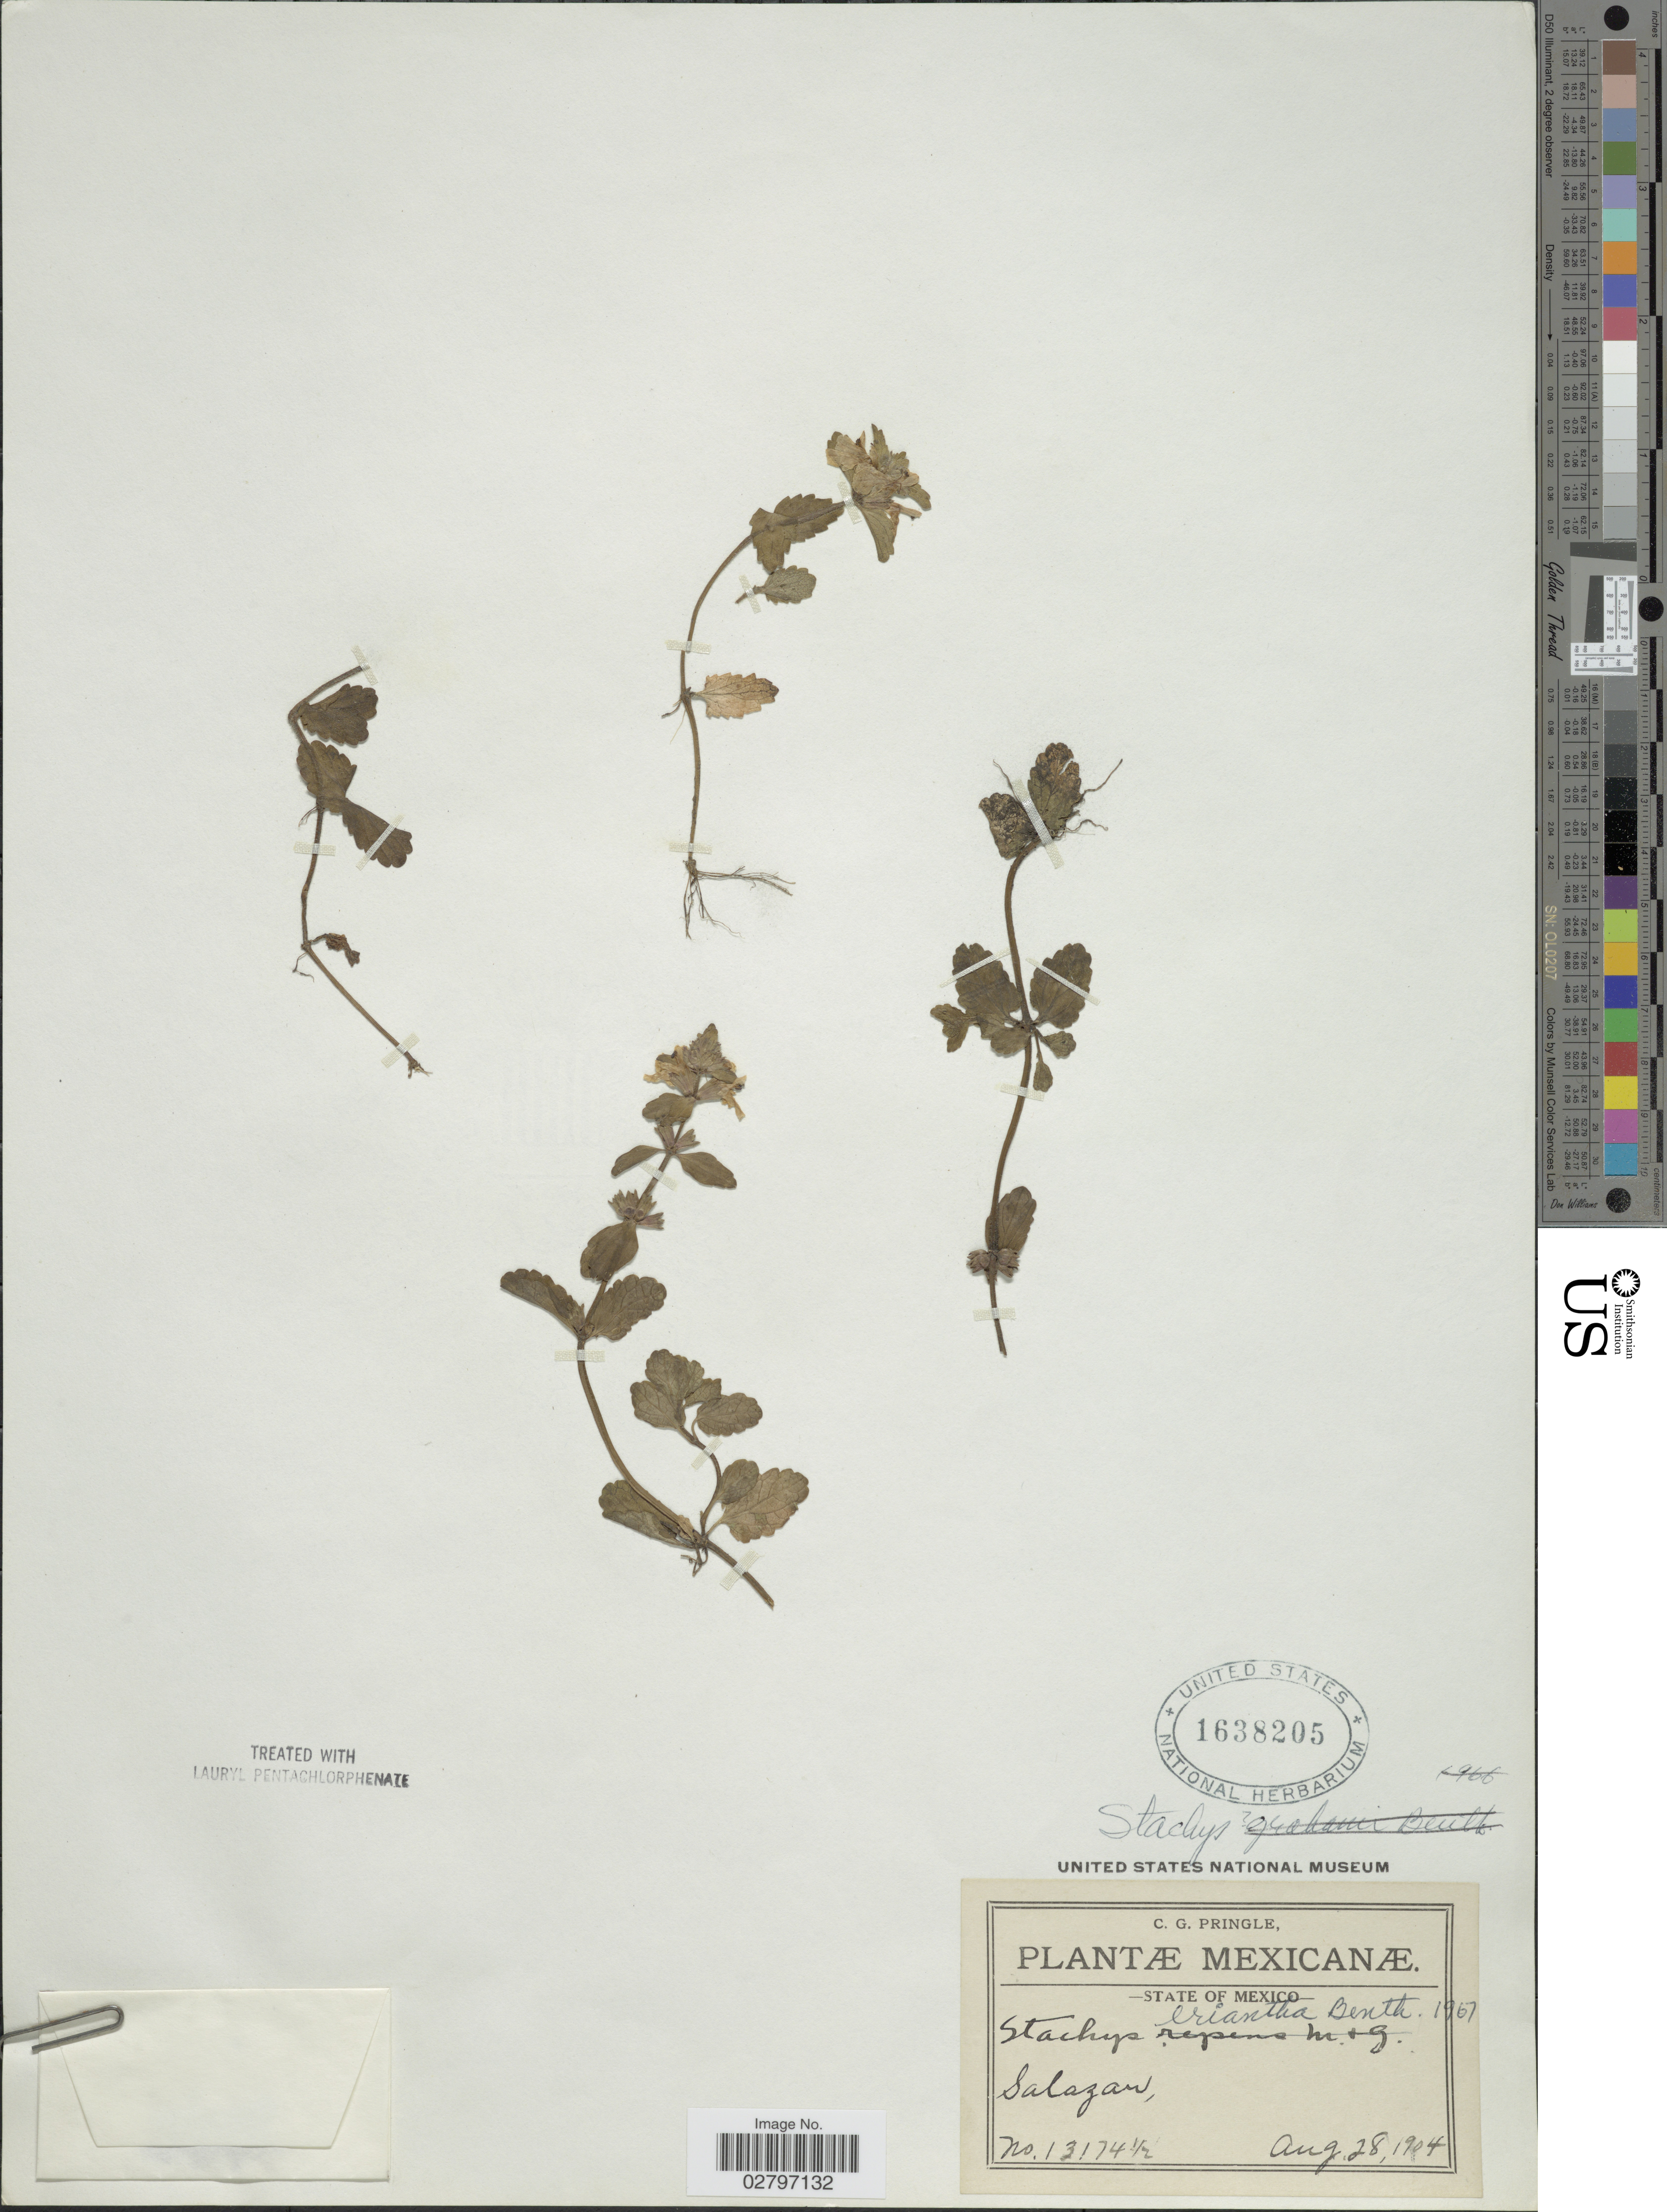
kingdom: Plantae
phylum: Tracheophyta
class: Magnoliopsida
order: Lamiales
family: Lamiaceae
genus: Stachys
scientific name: Stachys eriantha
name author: Benth.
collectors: C. G. Pringle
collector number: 13174½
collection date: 1904-08-28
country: Mexico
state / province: México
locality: Salazar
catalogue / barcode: US 1638205